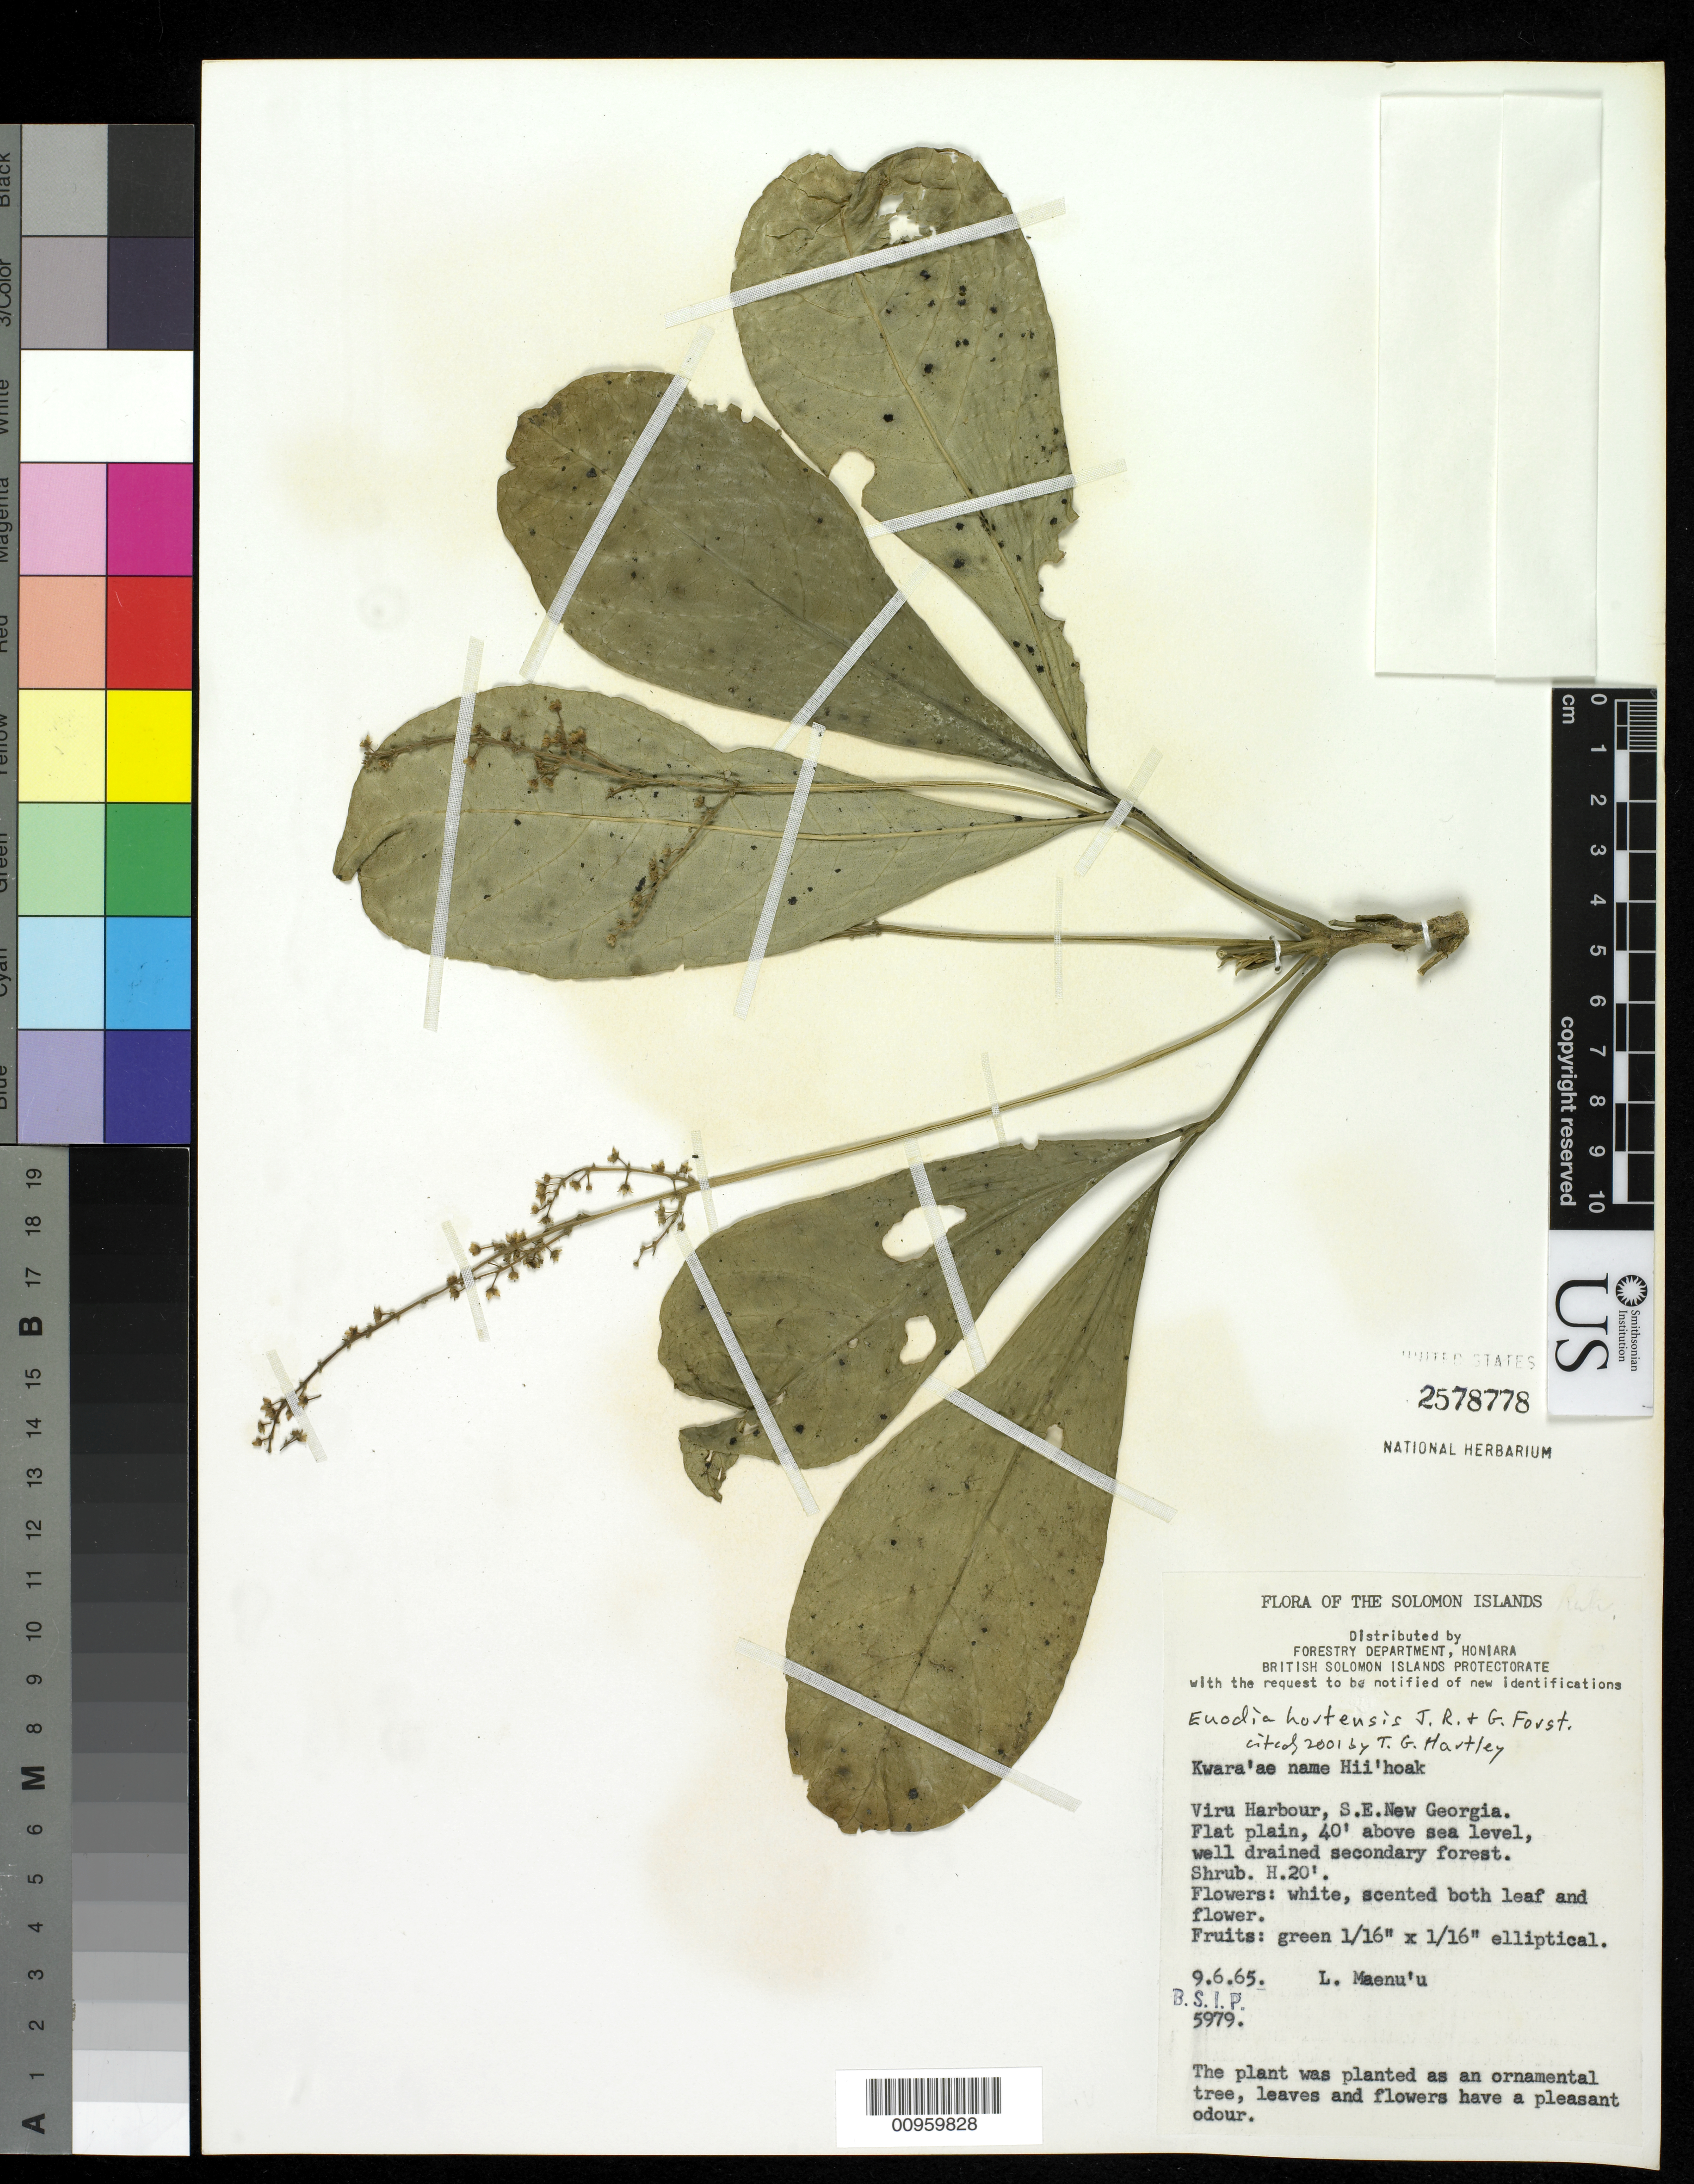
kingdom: Plantae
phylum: Tracheophyta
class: Magnoliopsida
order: Sapindales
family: Rutaceae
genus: Euodia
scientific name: Euodia hortensis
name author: J.R. Forst. & G. Forst.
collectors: L. Maenu'u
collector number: BSIP 5979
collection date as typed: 09 Jun 1965 or 06 Sep 1965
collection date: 1965-06-09 or 1965-09-06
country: Solomon Islands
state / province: Western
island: New Georgia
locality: British Soloman Islands; Viru Harbour, S.E. New Georgia; flat plain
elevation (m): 12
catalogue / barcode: US 2578778